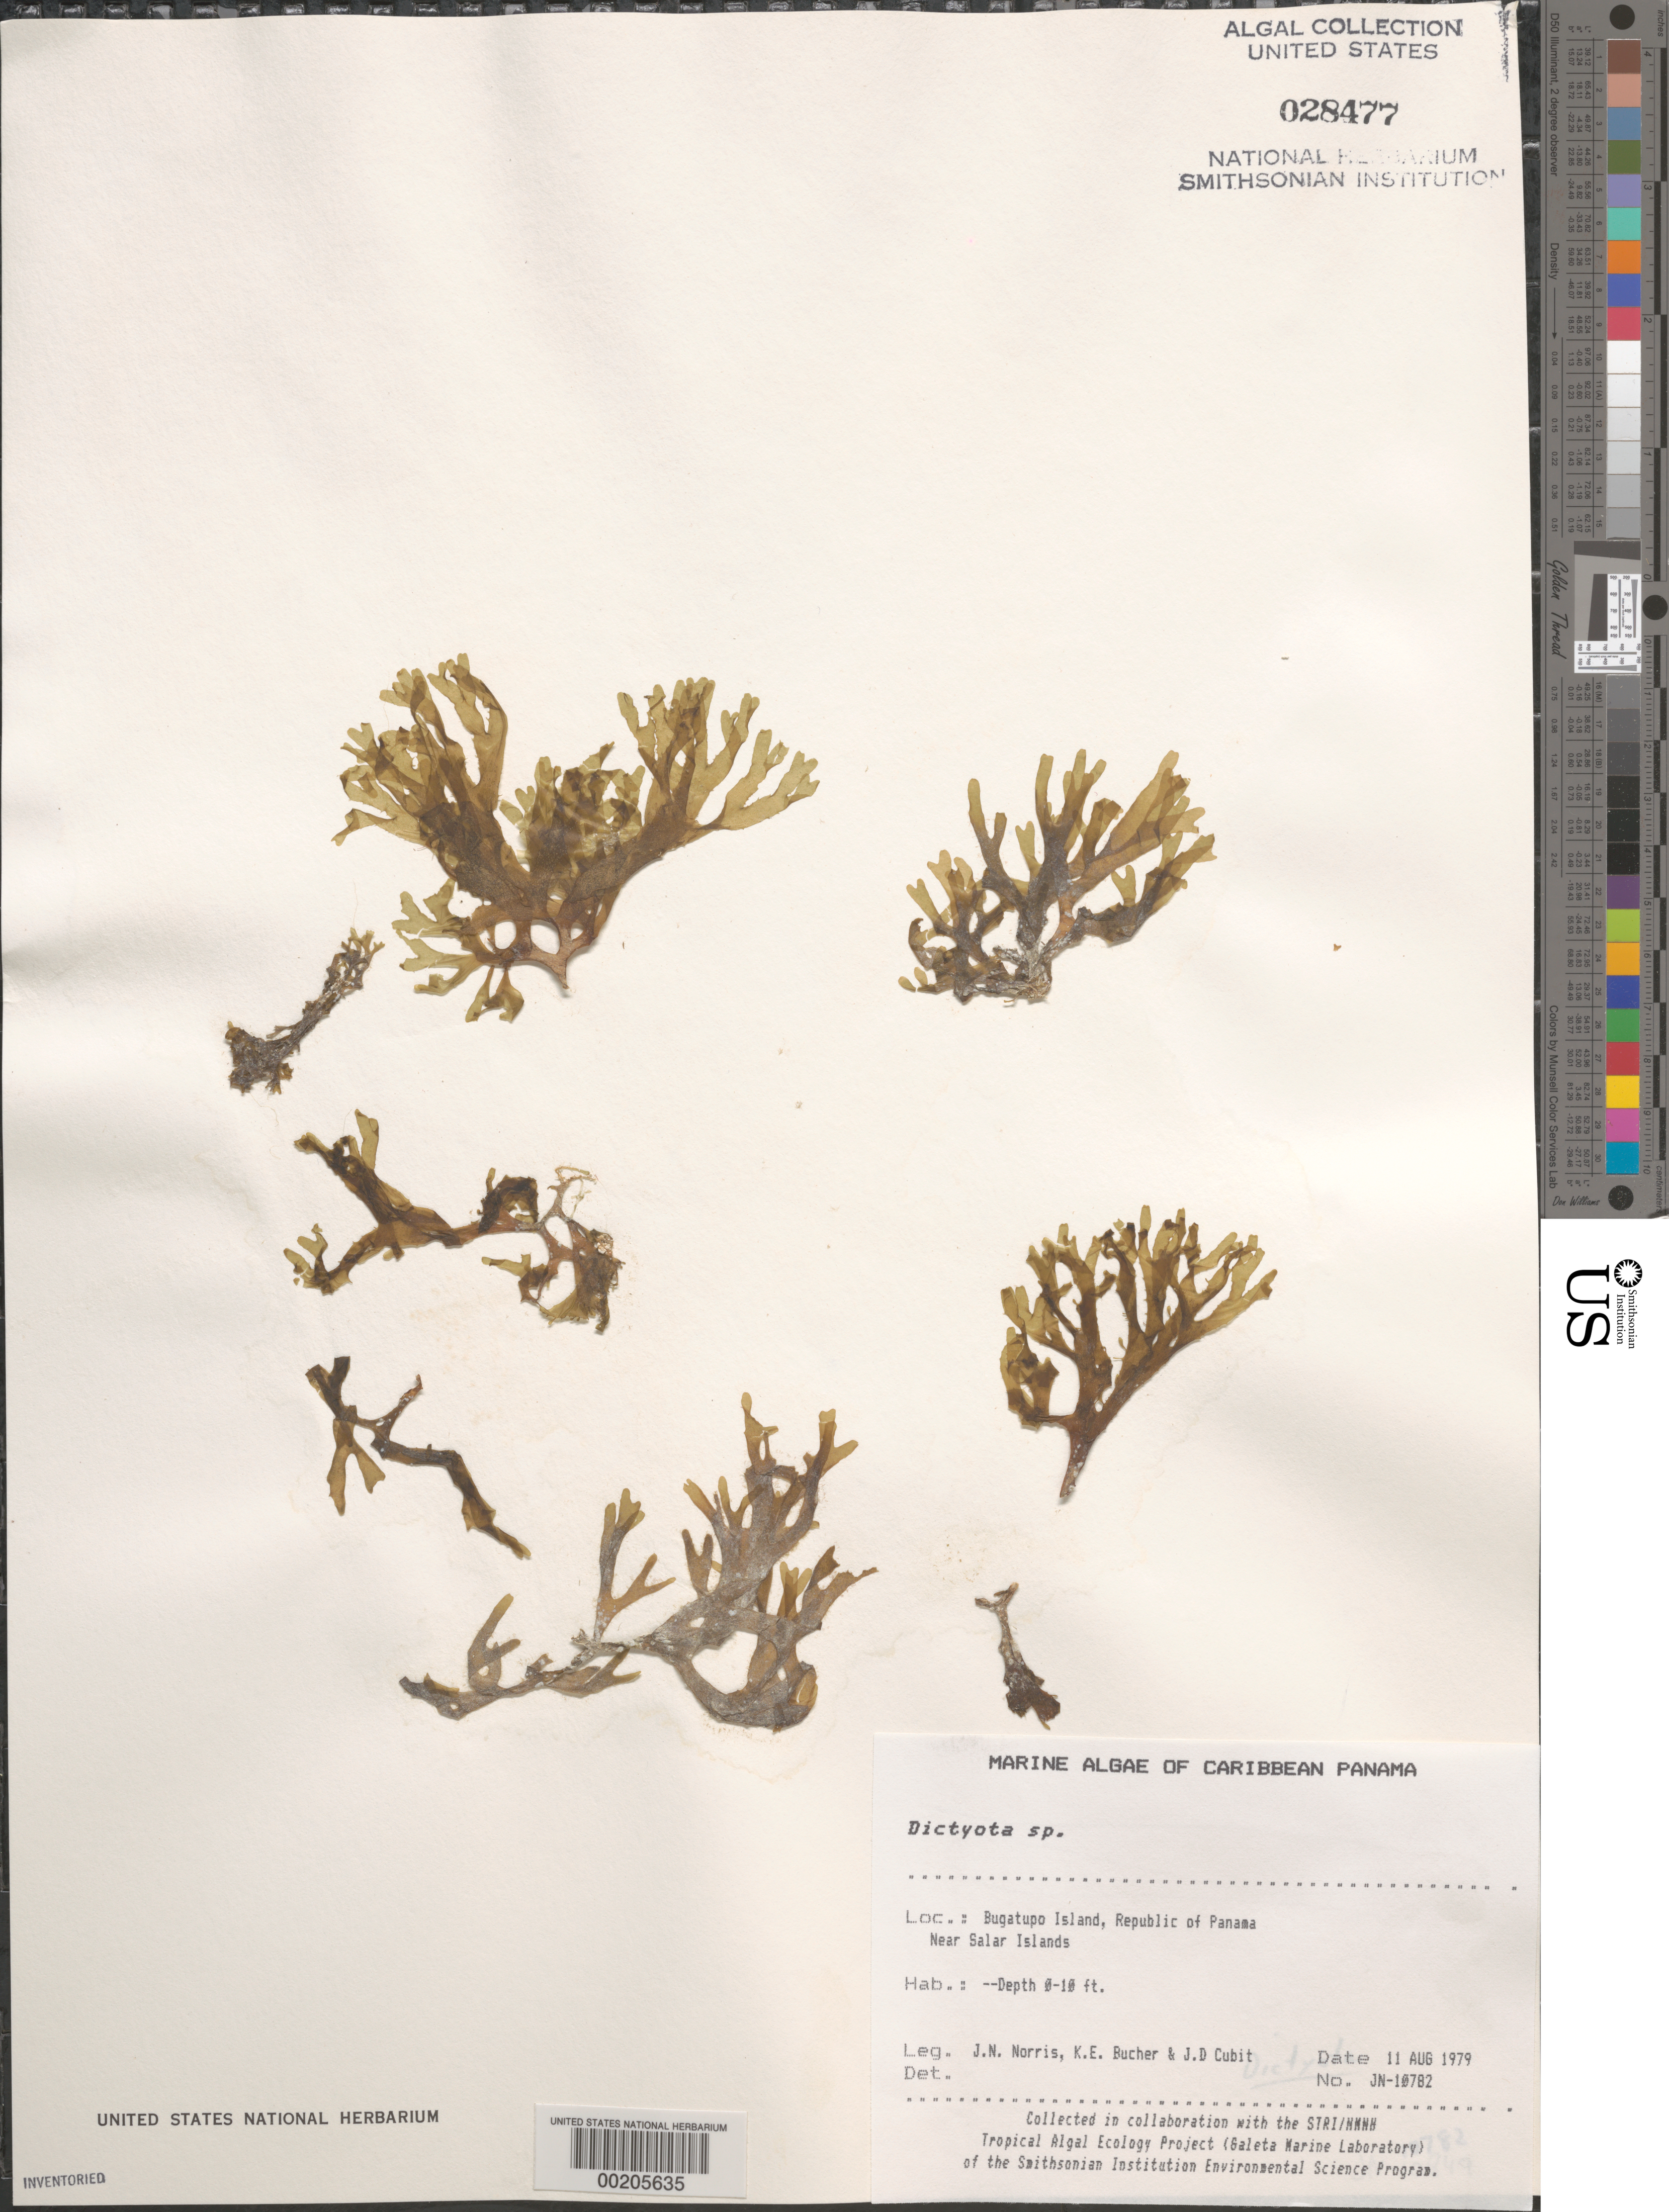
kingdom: Chromista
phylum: Ochrophyta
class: Phaeophyceae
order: Dictyotales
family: Dictyotaceae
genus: Dictyota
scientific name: Dictyota sp.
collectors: J. N. Norris, K. E. Bucher & J. Cubit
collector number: JN-10782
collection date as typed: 11 Aug 1979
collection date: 1979-08-11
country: Panama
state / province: Kuna Yala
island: Bugatupo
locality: Near Salar Islands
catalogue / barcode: US 28477